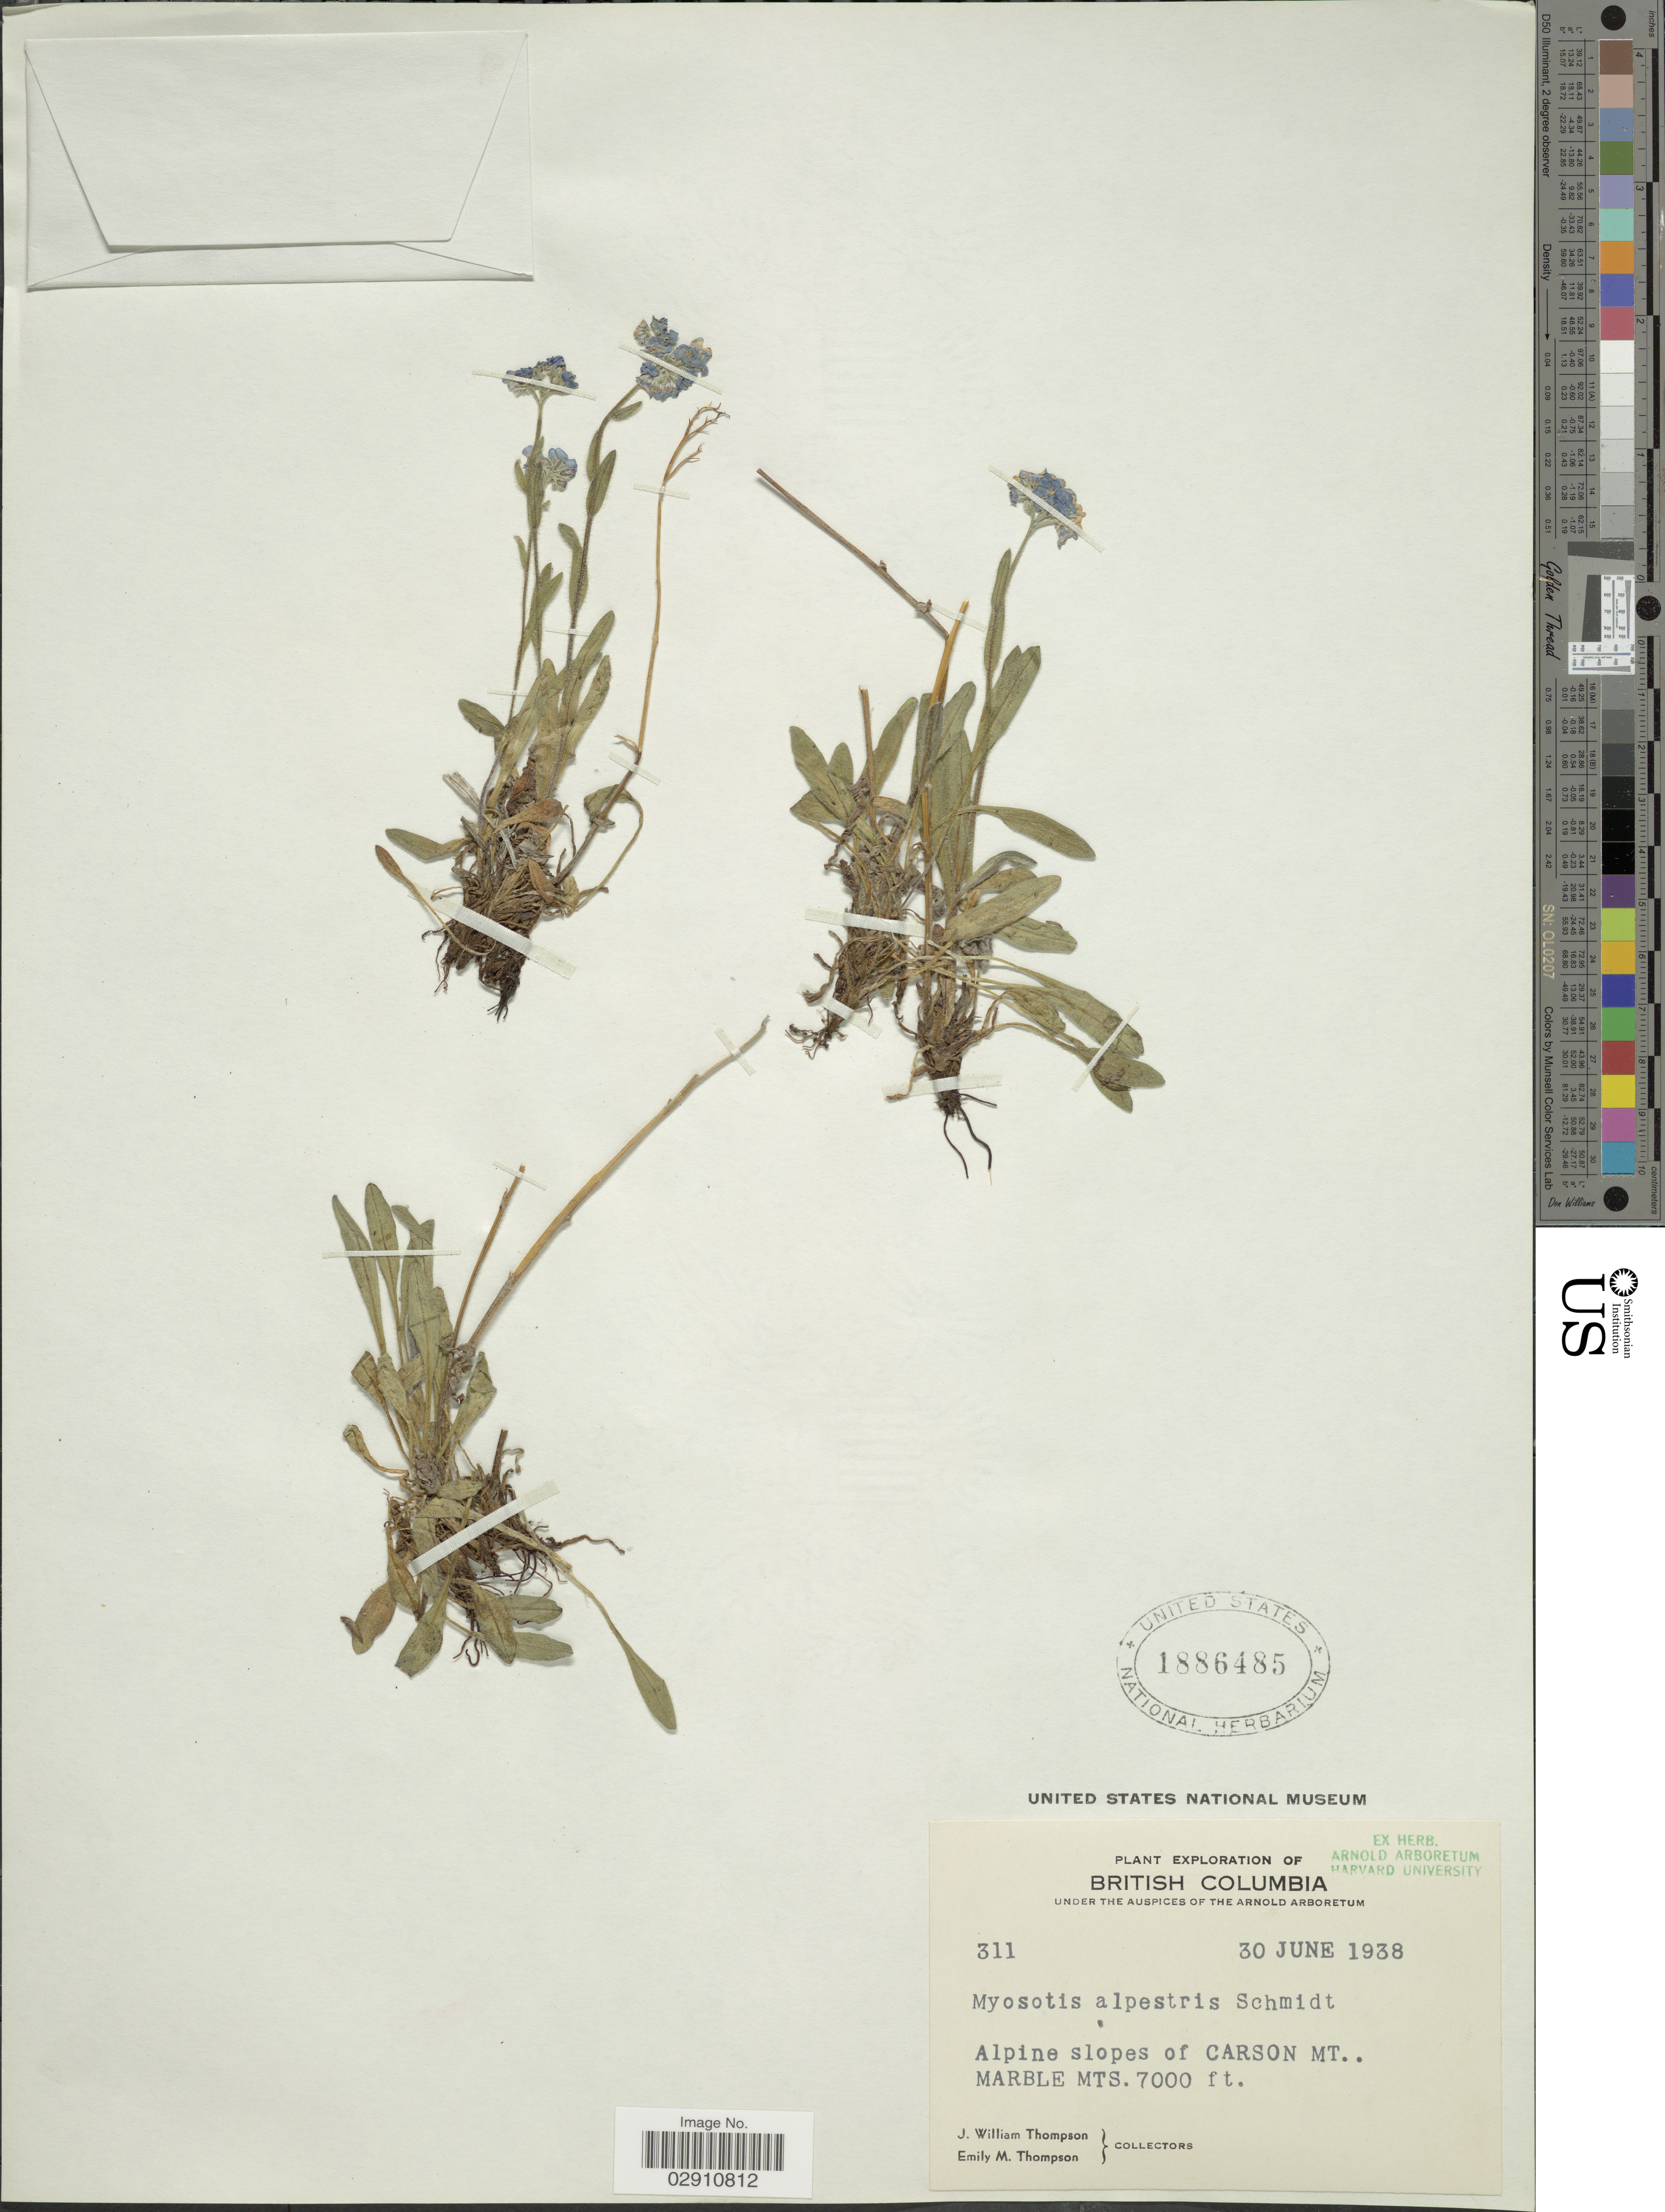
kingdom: Plantae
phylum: Tracheophyta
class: Magnoliopsida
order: Boraginales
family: Boraginaceae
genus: Myosotis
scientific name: Myosotis alpestris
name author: F.W. Schmidt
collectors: J. W. Thompson & E. M. Thompson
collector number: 311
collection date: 1938-06-30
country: Canada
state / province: British Columbia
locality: Alpine slopes of Carson Mt. Marble Mts.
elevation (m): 2134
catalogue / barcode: US 1886485